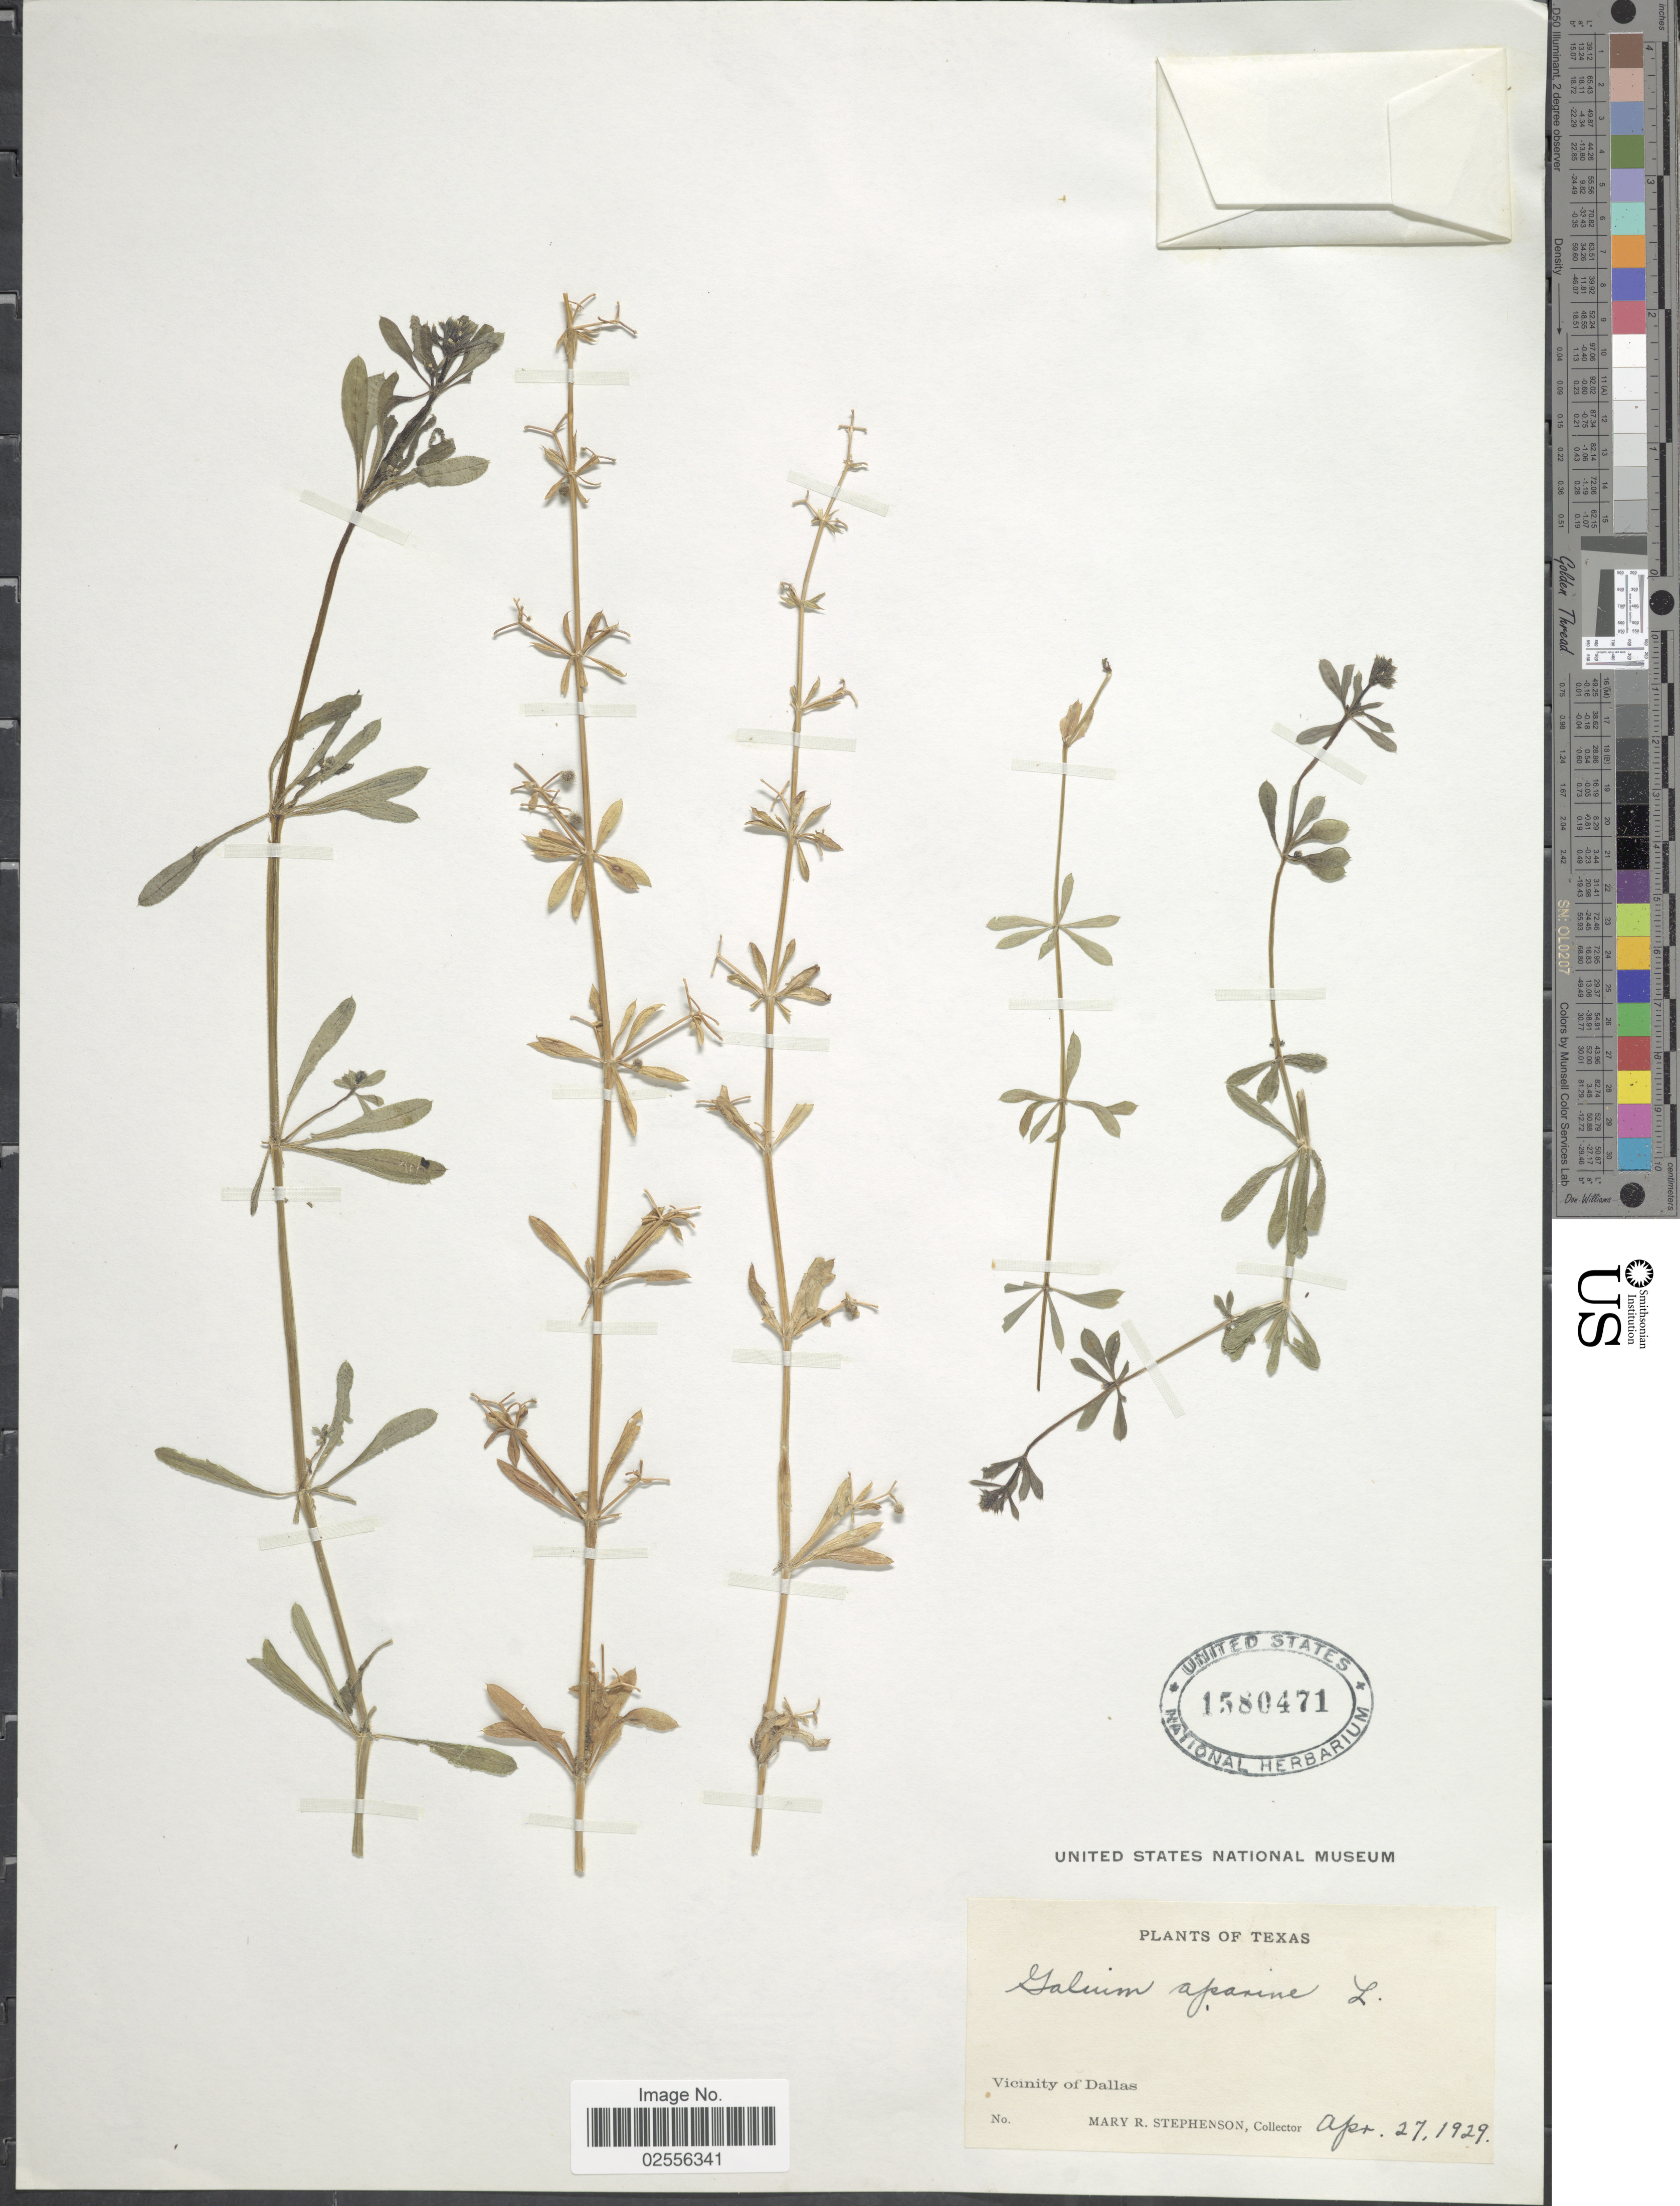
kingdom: Plantae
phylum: Tracheophyta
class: Magnoliopsida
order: Gentianales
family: Rubiaceae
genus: Galium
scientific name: Galium aparine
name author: L.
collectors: M. Stephenson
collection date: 1929-04-27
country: United States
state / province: Texas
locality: Vicinity of Dallas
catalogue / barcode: US 1580471